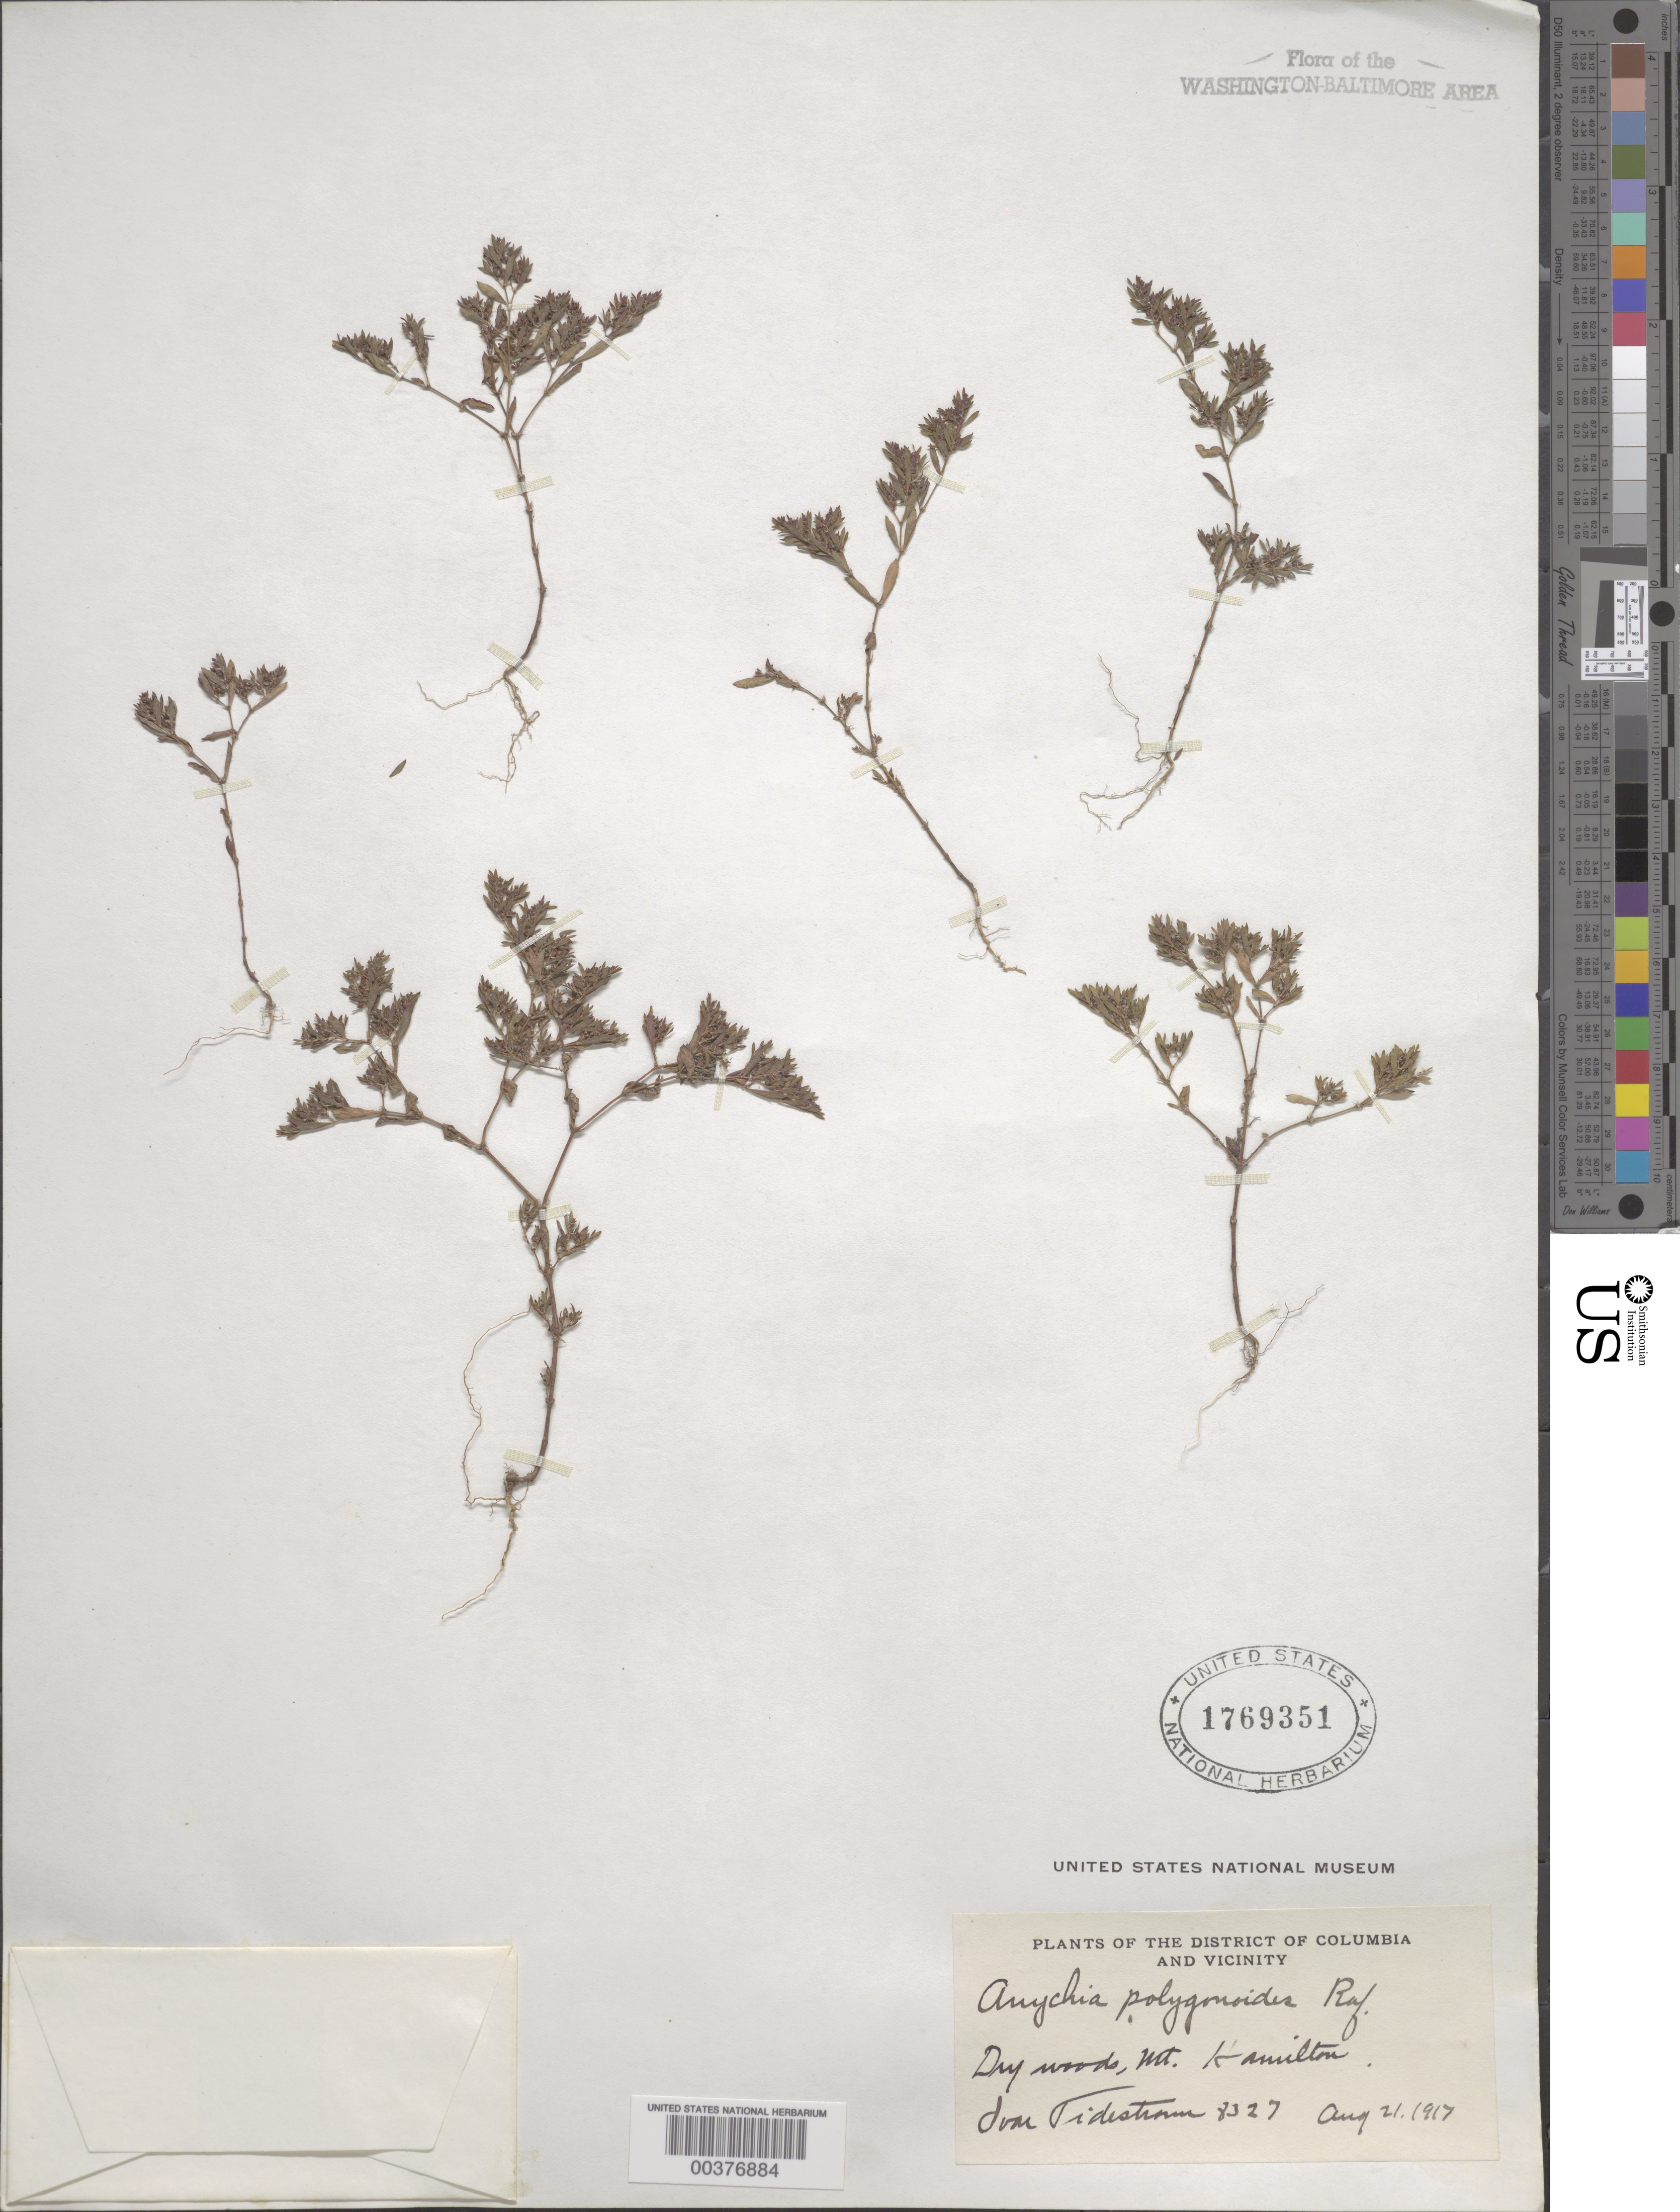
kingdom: Plantae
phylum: Tracheophyta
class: Magnoliopsida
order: Caryophyllales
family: Caryophyllaceae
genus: Paronychia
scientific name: Paronychia fastigiata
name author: (Raf.) Fernald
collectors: I. F. Tidestrom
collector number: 8327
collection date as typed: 21 Aug 1917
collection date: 1917-08-21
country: United States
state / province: District of Columbia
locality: Mount Hamilton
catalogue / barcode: US 1769351